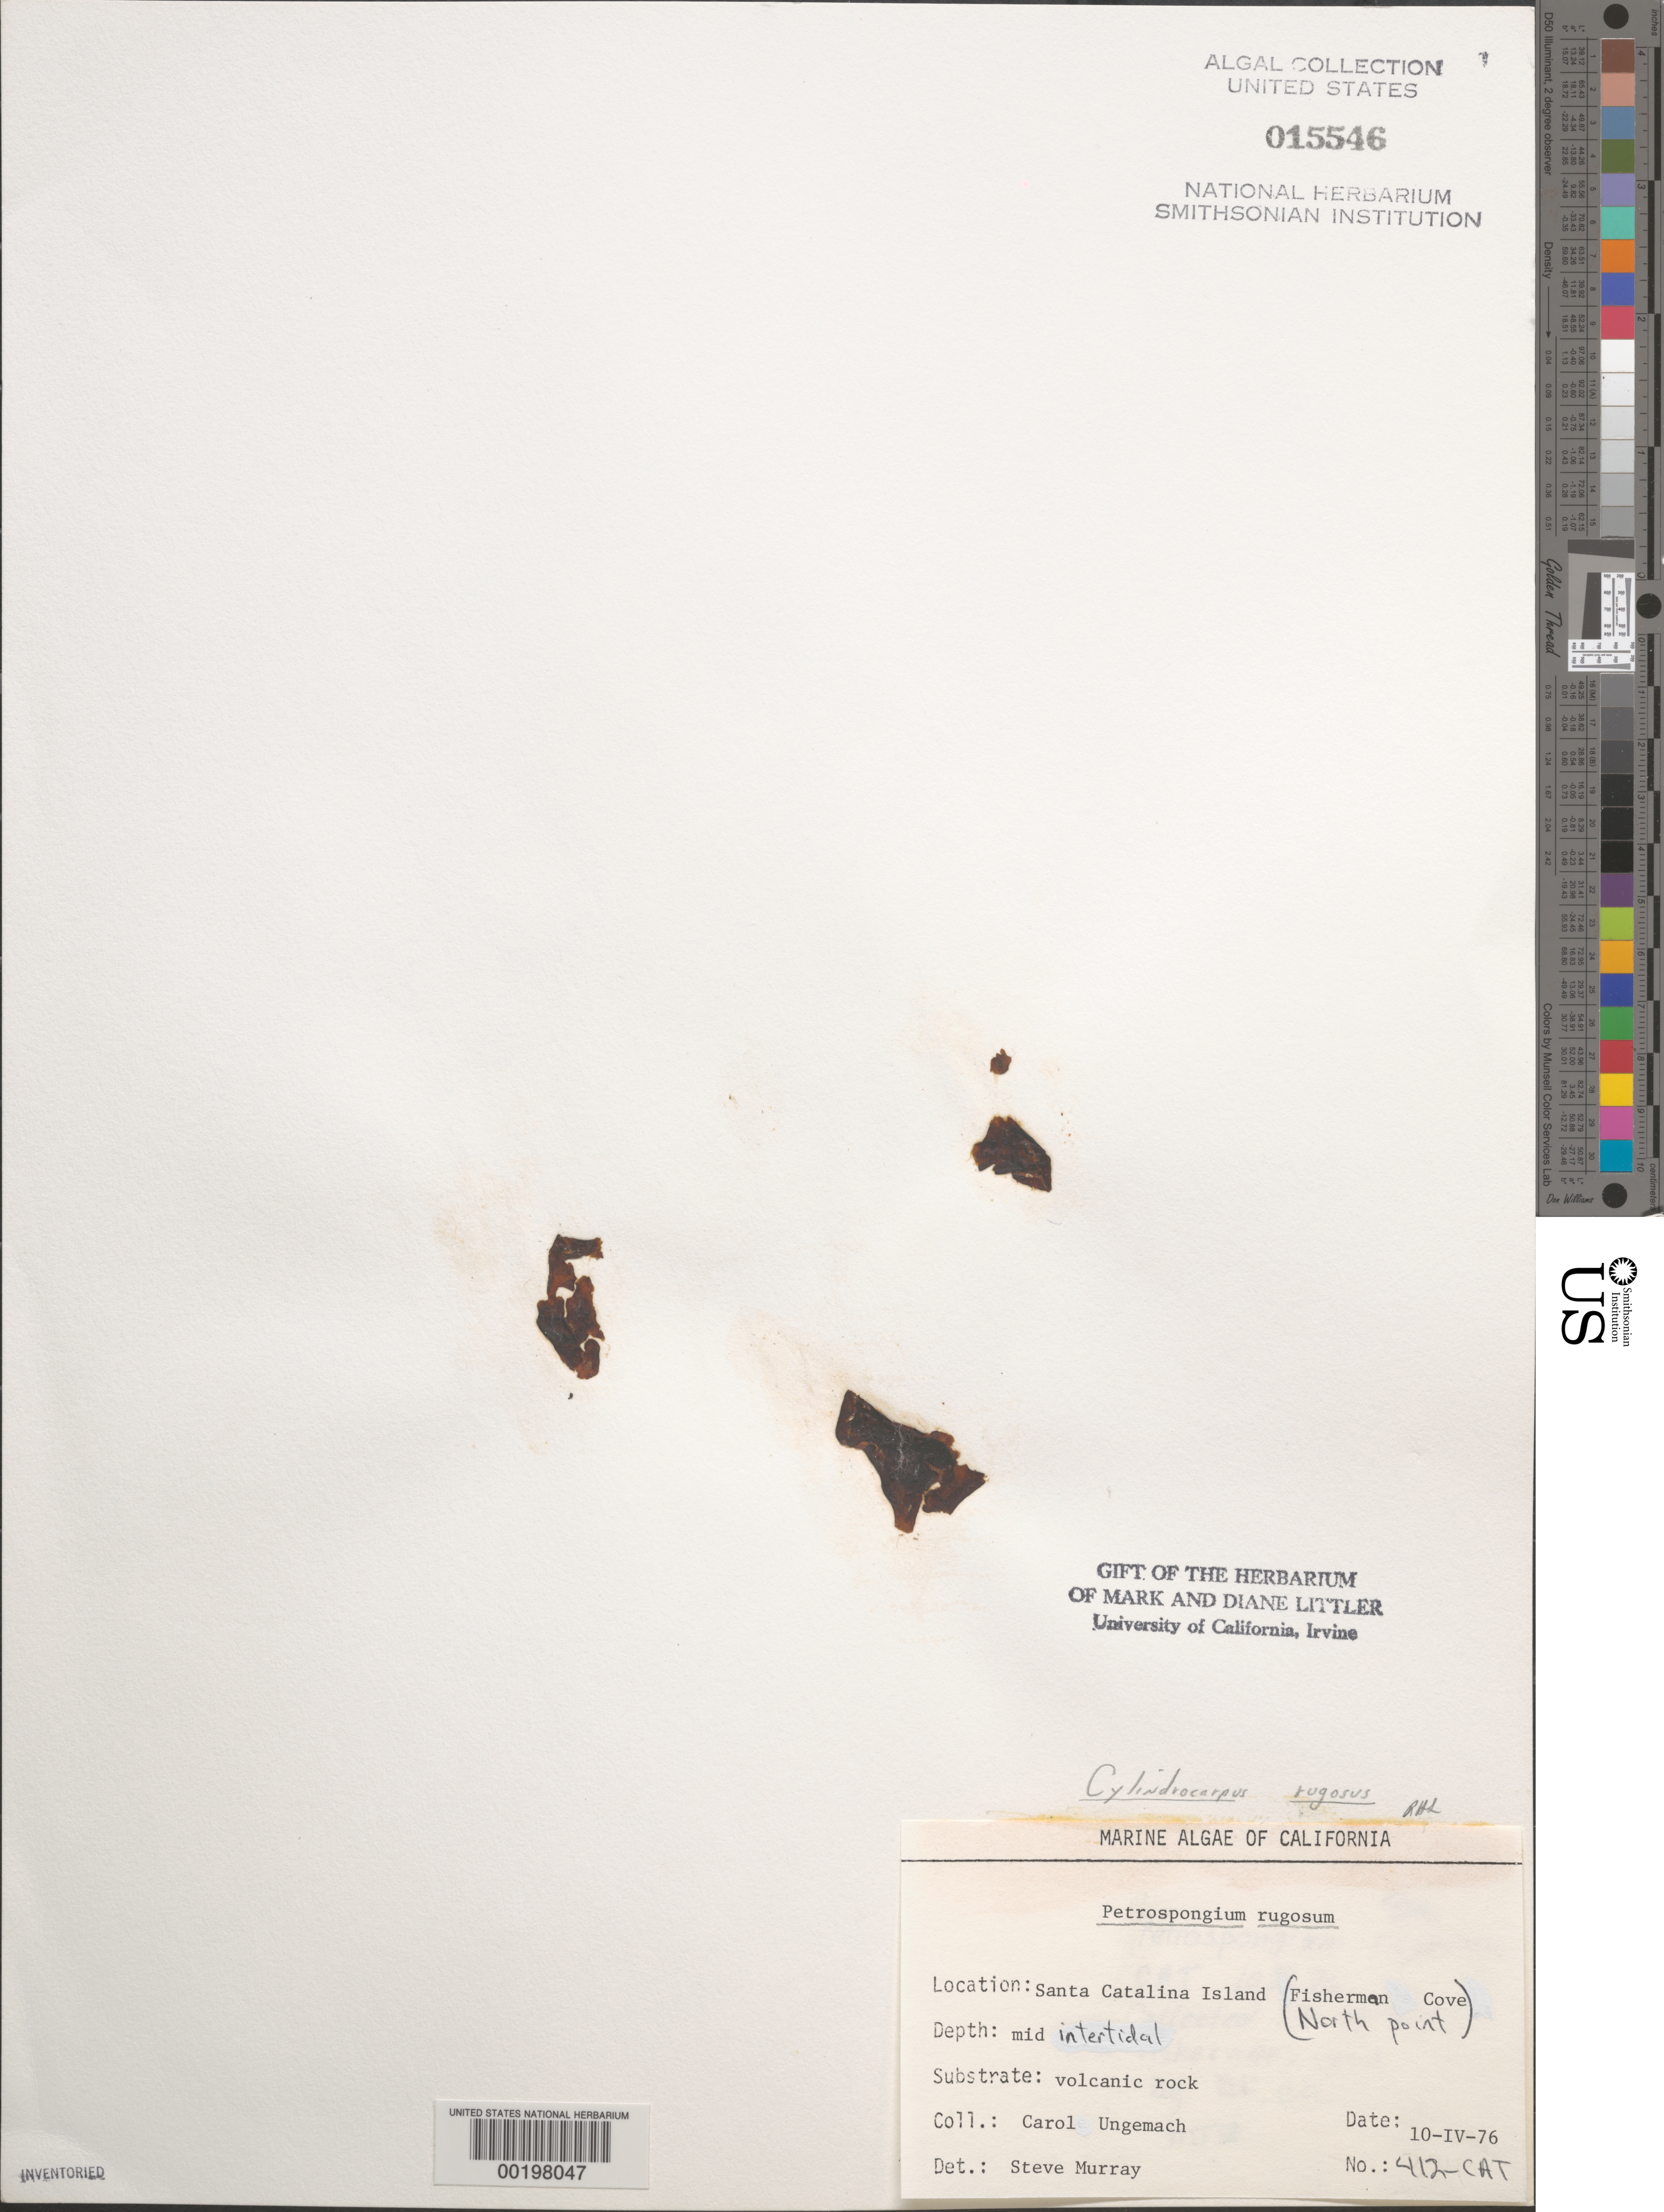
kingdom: Chromista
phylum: Ochrophyta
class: Phaeophyceae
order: Ectocarpales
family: Petrospongiaceae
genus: Petrospongium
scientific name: Petrospongium rugosum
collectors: C. Ungemach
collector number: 412-cat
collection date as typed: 10 Apr 1976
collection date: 1976-04-10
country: United States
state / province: California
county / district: Los Angeles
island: Santa Catalina Island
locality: Fisherman Cove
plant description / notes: BLM-SOCALBIGHT Rocky Intertidal Survey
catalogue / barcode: US 15546